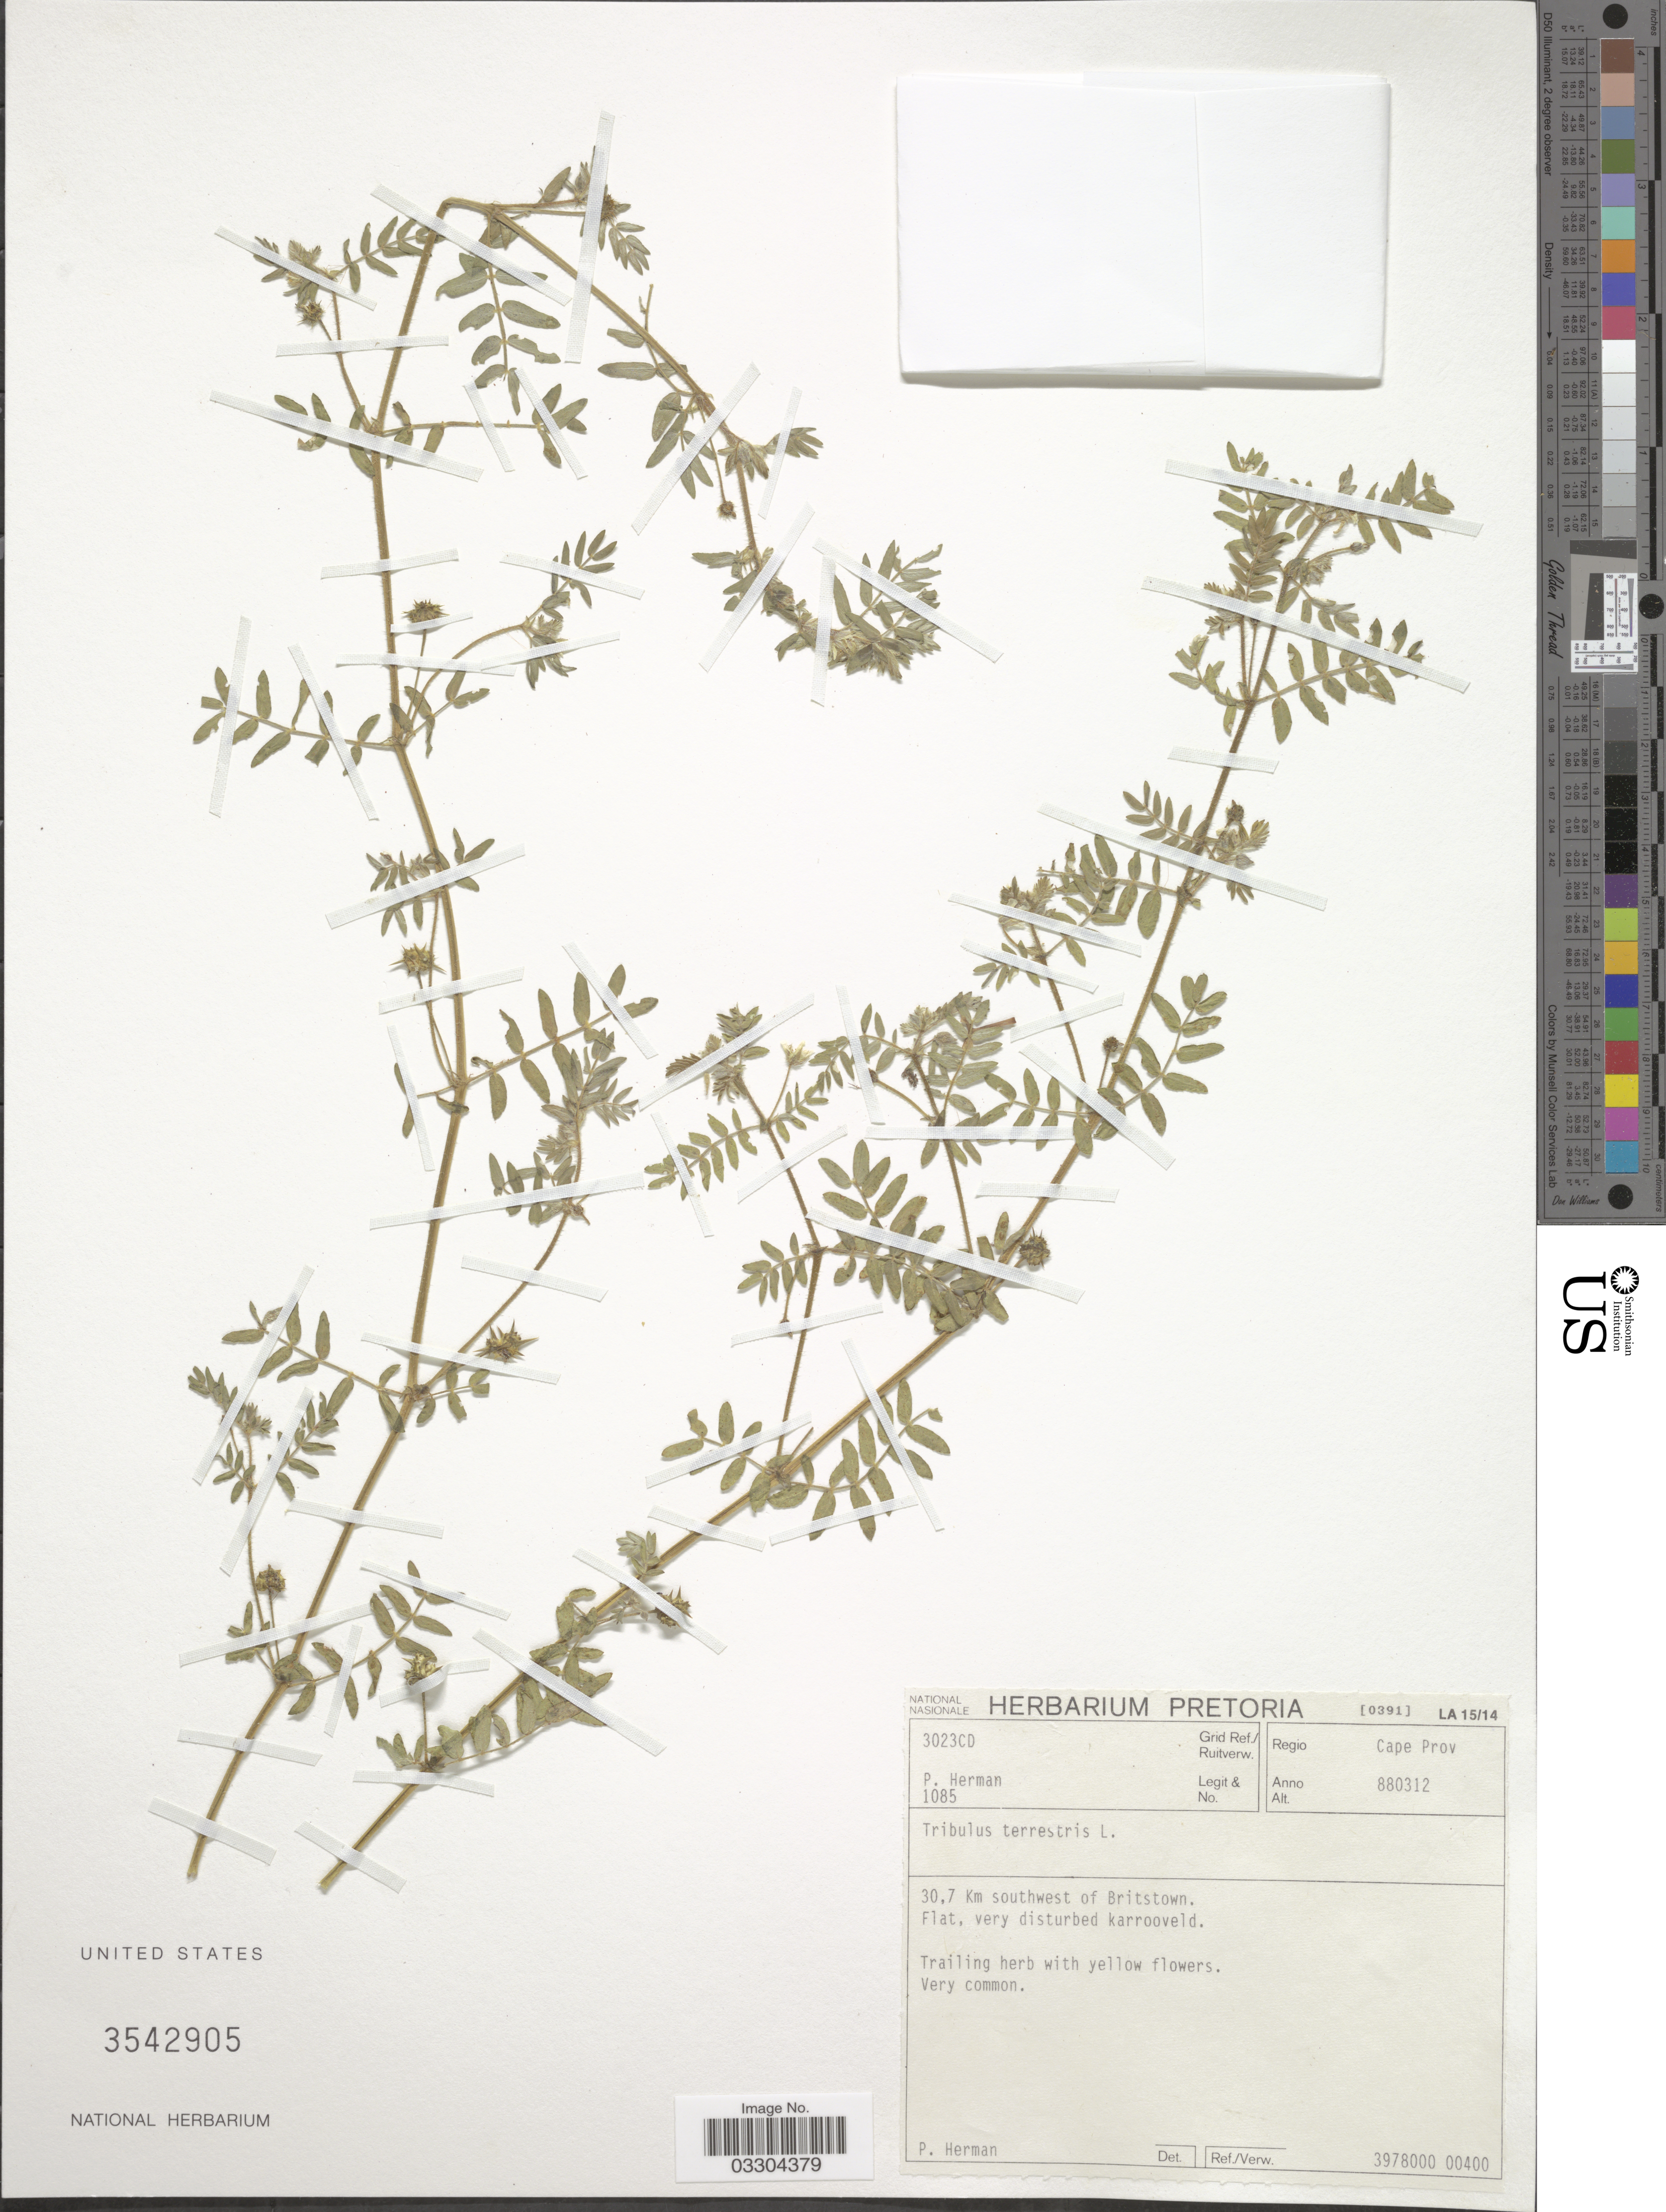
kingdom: Plantae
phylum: Tracheophyta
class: Magnoliopsida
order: Zygophyllales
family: Zygophyllaceae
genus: Tribulus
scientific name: Tribulus terrestris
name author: L.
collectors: P. Herman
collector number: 1085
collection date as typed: Transcribed d/m/y: 12/3/88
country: South Africa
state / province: Northern Cape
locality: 3023CD Grid Ref./ Ruitverw. 30.7 Km southwest of Britstown.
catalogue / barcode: US 3542905